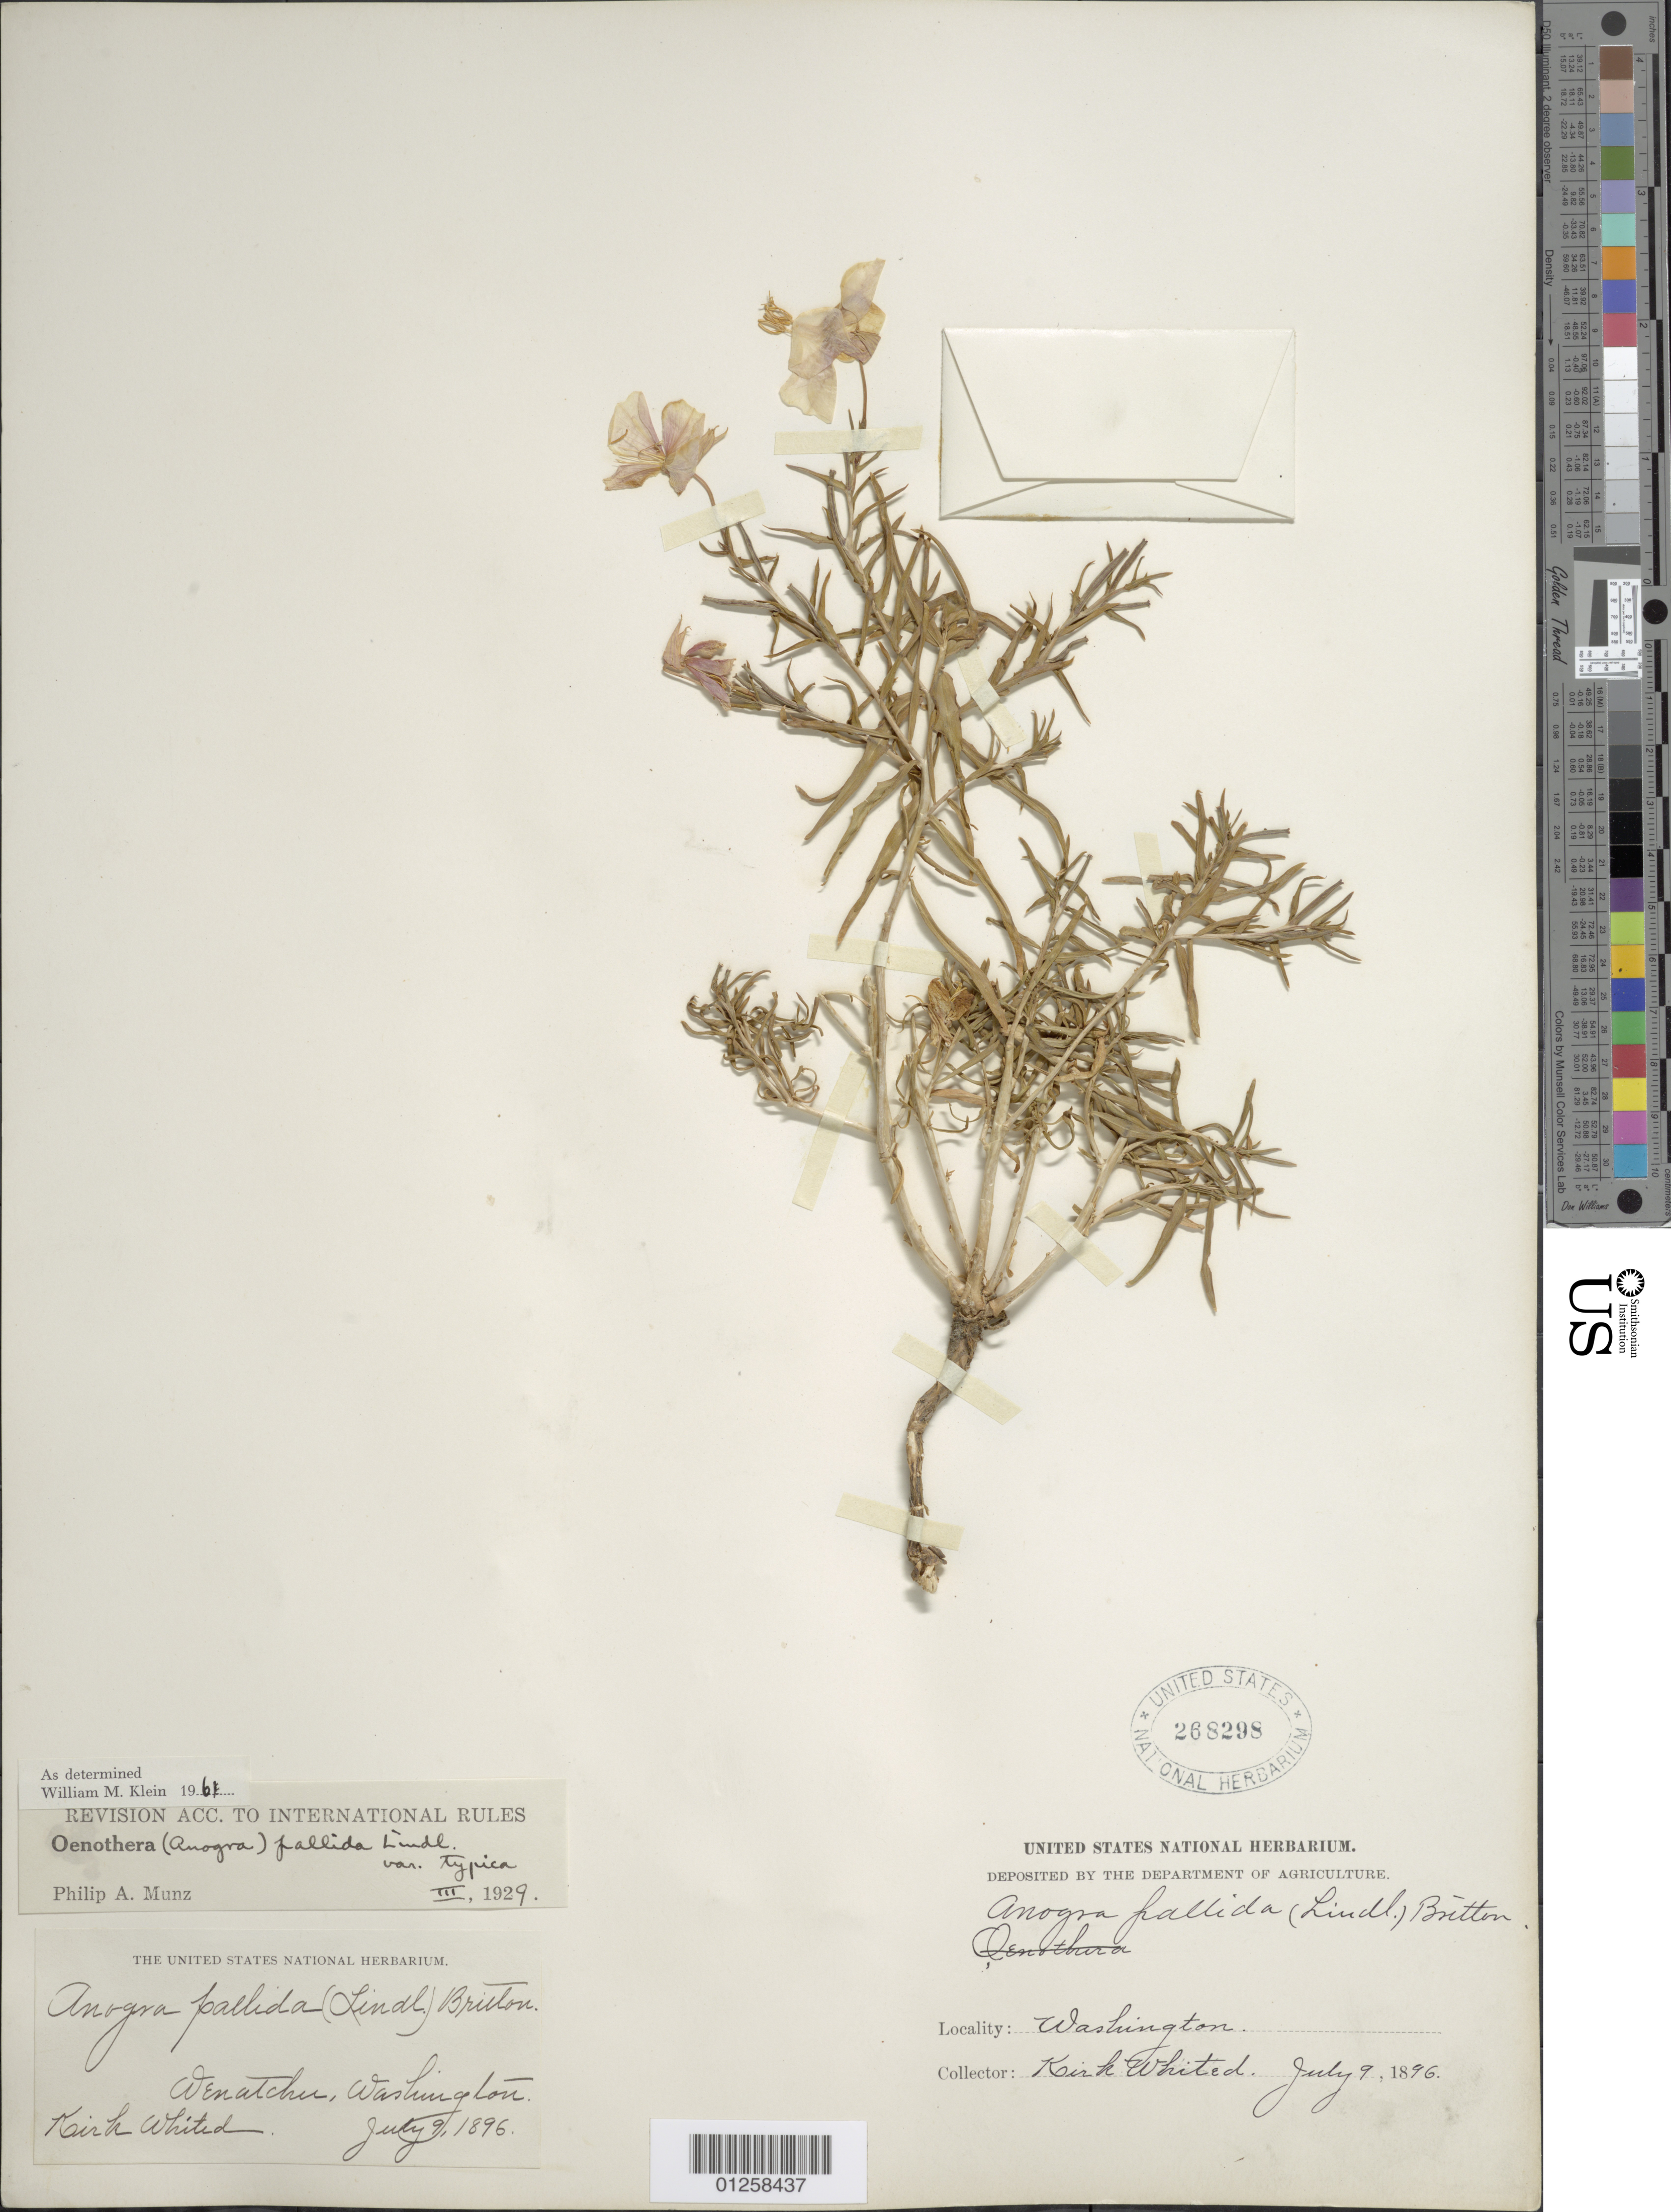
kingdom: Plantae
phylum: Tracheophyta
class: Magnoliopsida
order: Myrtales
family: Onagraceae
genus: Oenothera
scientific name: Oenothera pallida subsp. pallida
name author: Lindl.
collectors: K. Whited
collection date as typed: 09 Jun 1896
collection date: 1896-06-09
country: United States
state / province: Washington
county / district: Chelan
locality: Wenatchee.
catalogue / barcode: US 268298